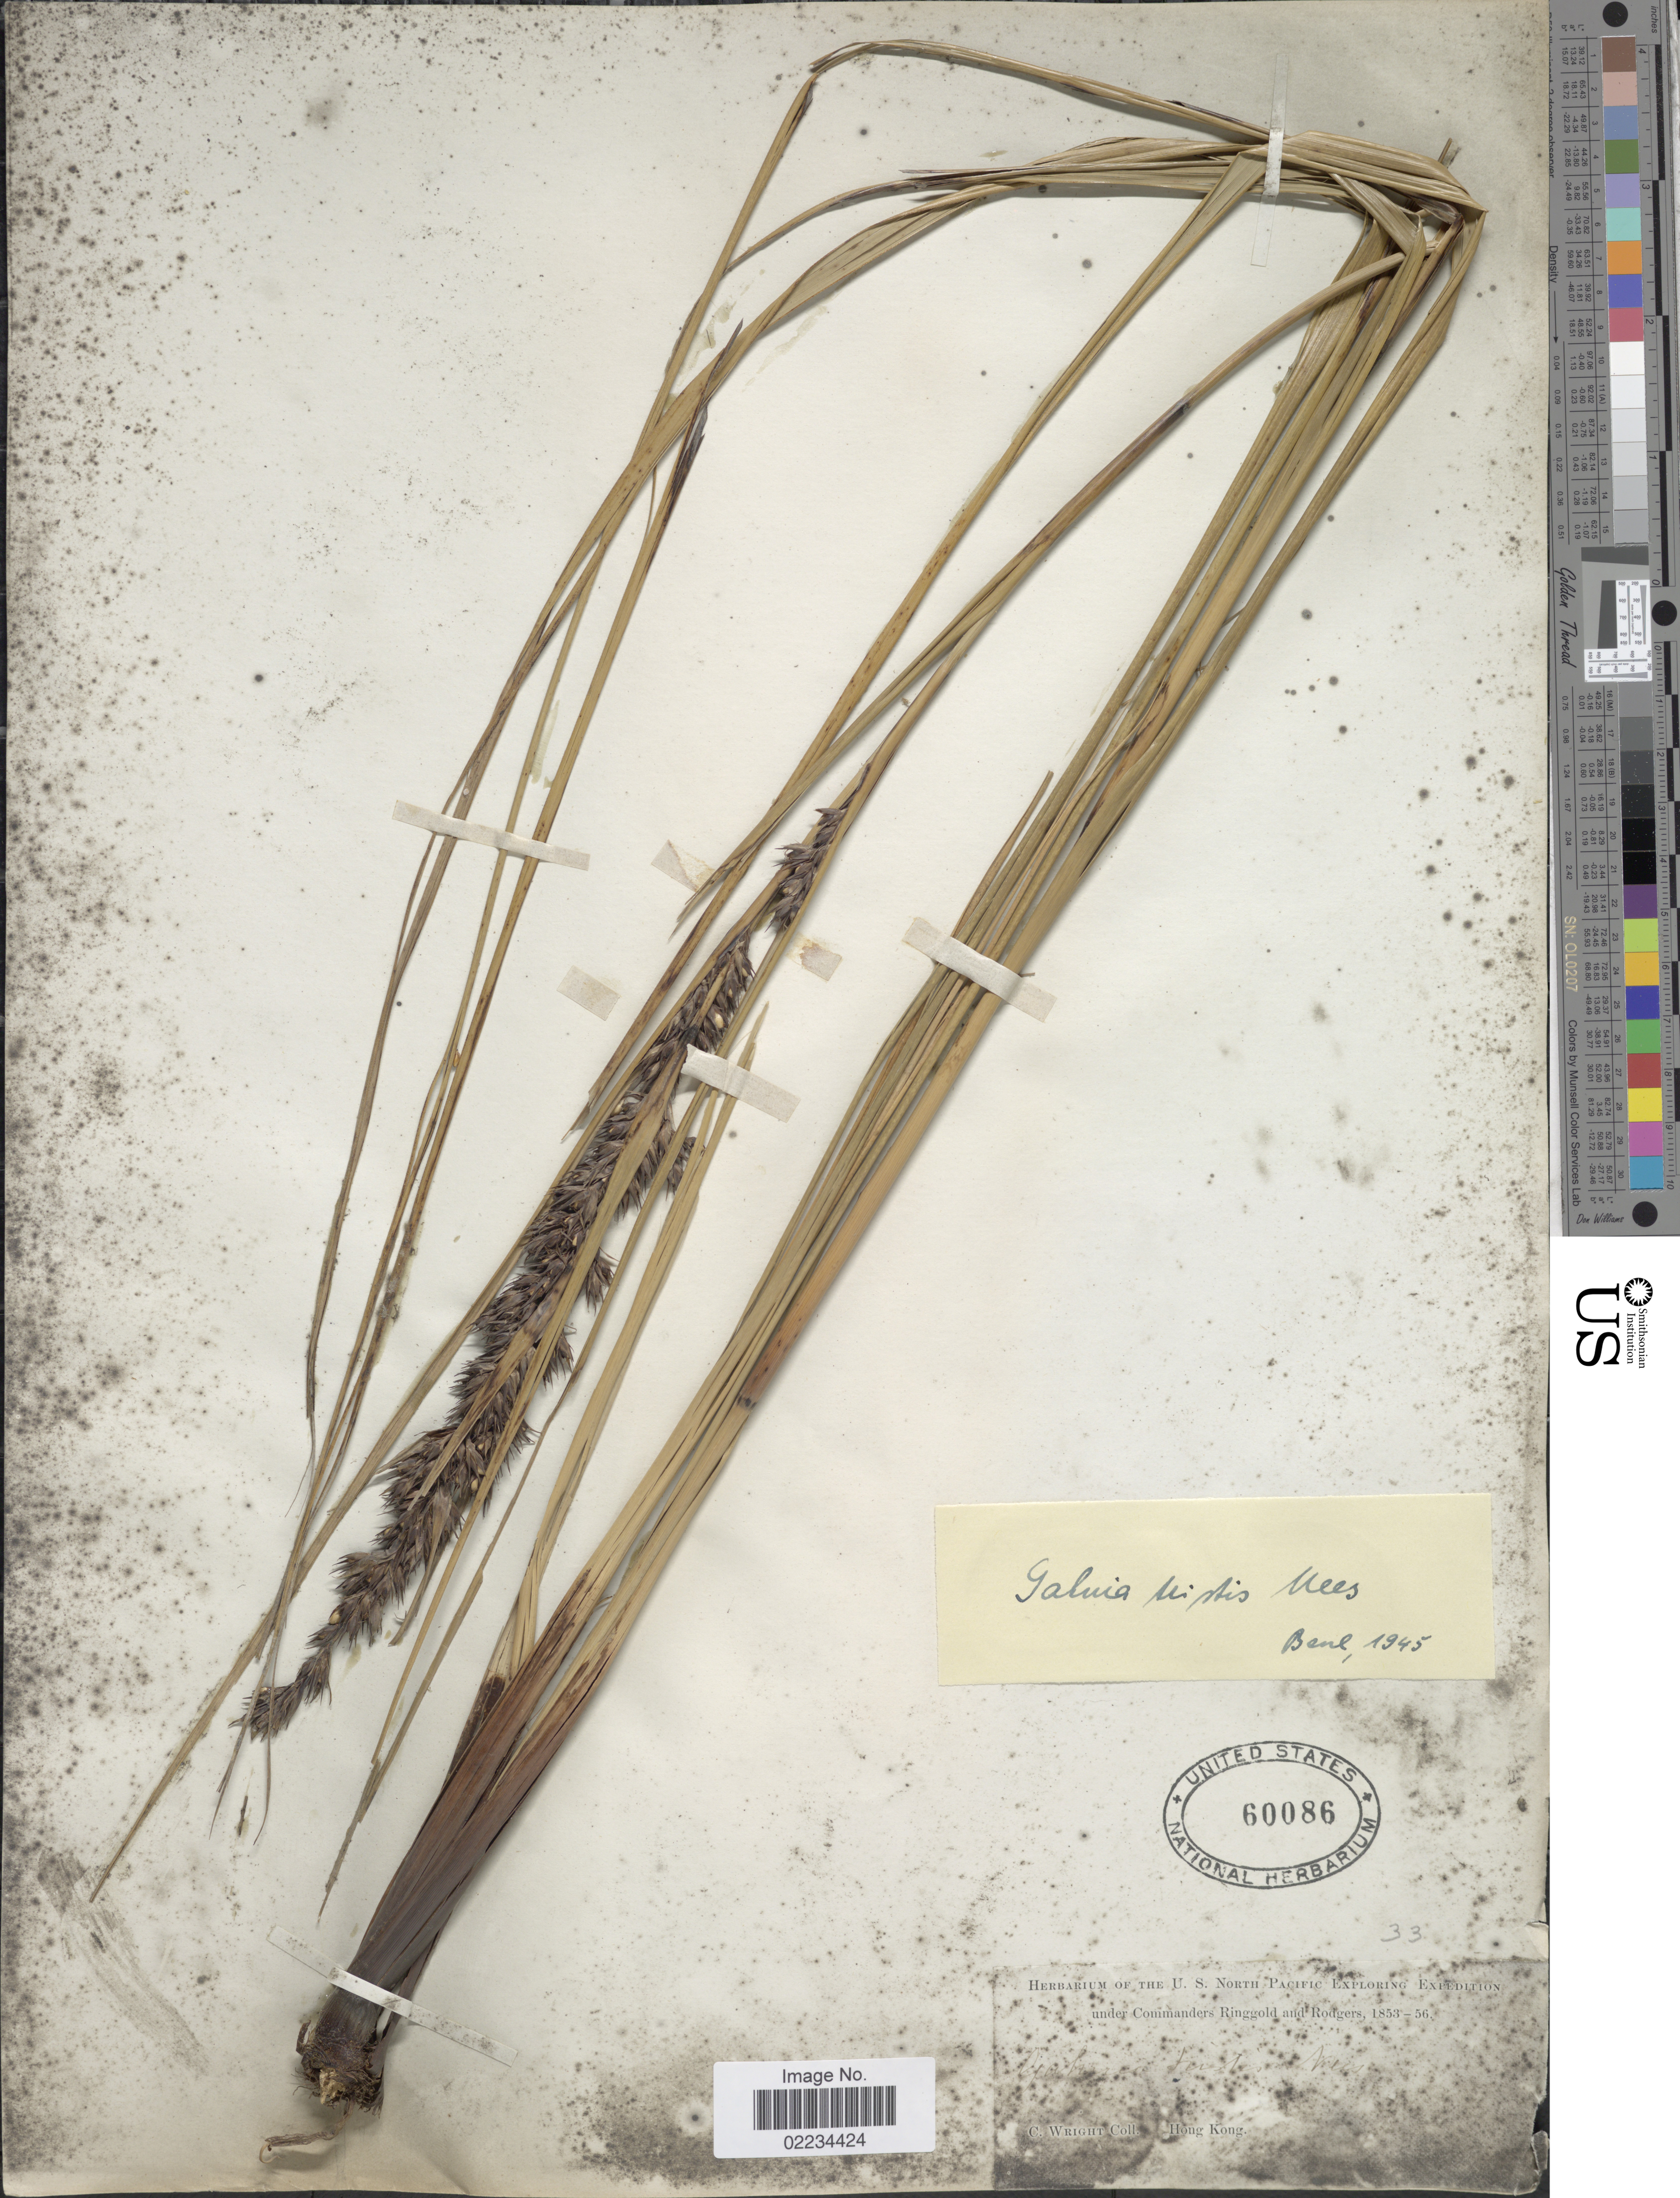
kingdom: Plantae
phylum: Tracheophyta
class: Liliopsida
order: Poales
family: Cyperaceae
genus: Gahnia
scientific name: Gahnia tristis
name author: Nees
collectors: C. Wright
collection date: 1853/1856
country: China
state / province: Hong Kong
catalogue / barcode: US 60086